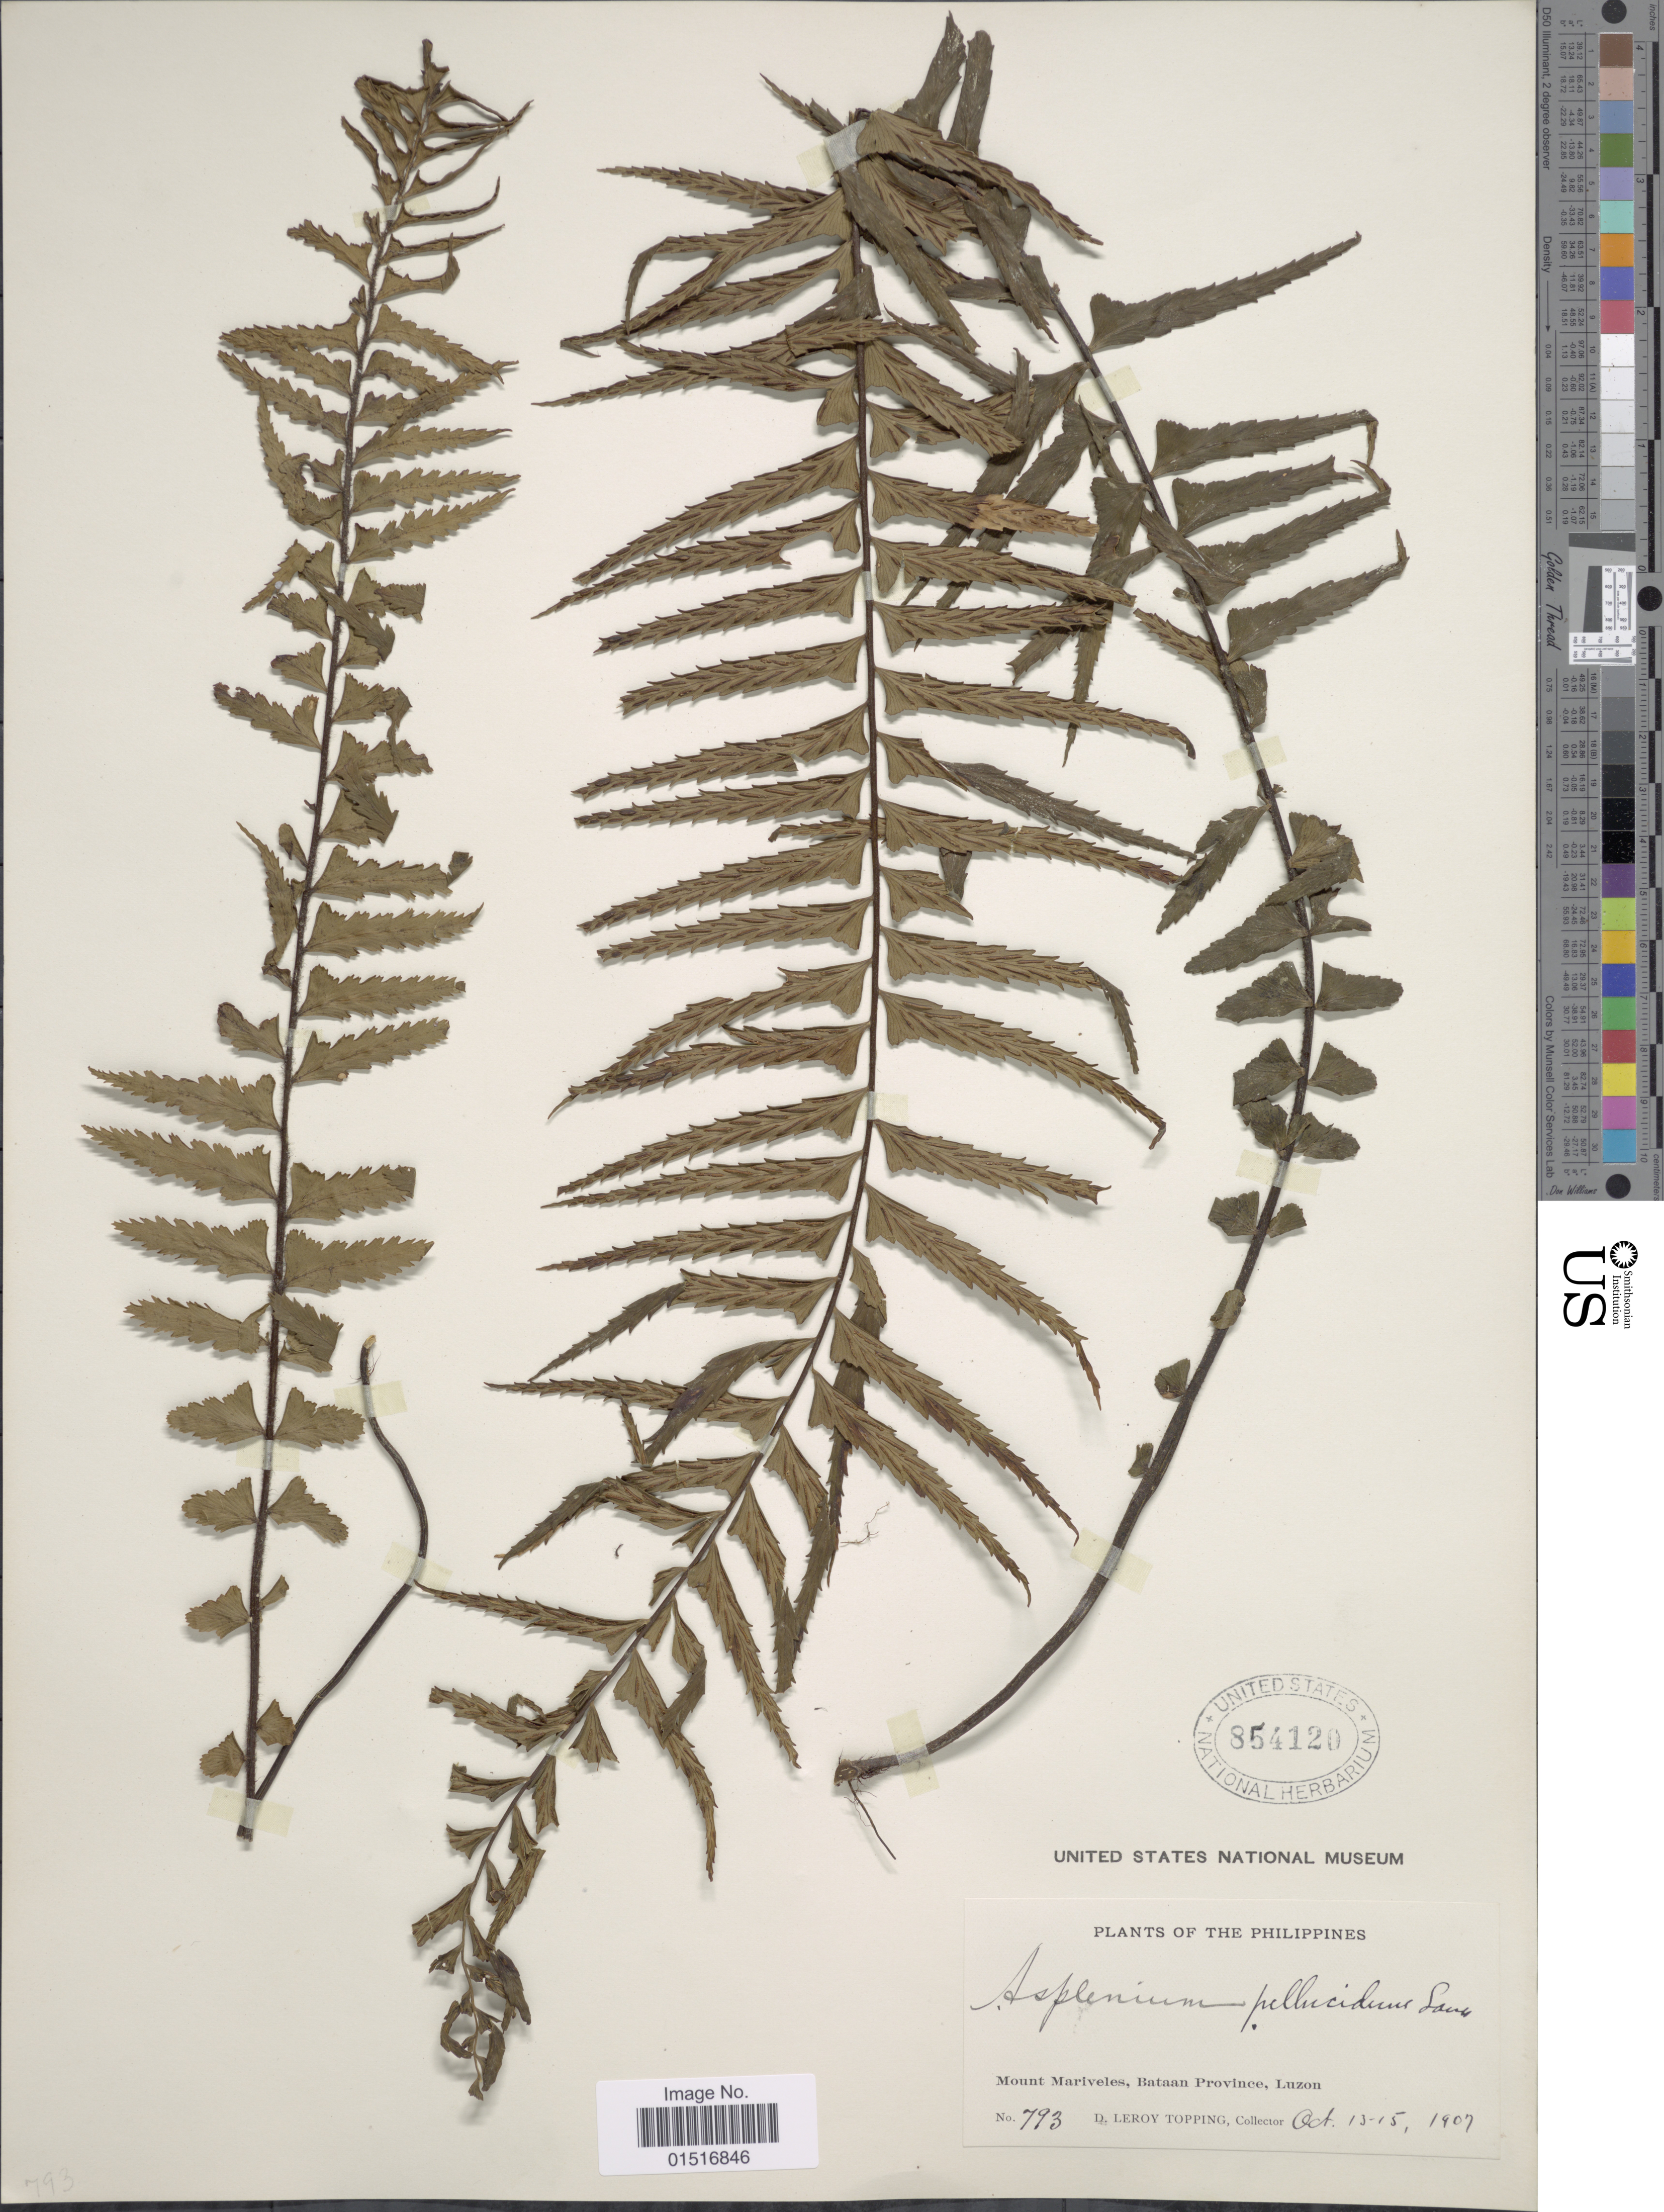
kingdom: Plantae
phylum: Tracheophyta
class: Polypodiopsida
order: Polypodiales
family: Aspleniaceae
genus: Asplenium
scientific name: Asplenium pellucidum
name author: Lam.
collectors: D. L. Topping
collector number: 793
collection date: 1907-10-13/1907-10-15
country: Philippines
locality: Mount Mariveles, Bataan Province, Luzon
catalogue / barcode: US 854120